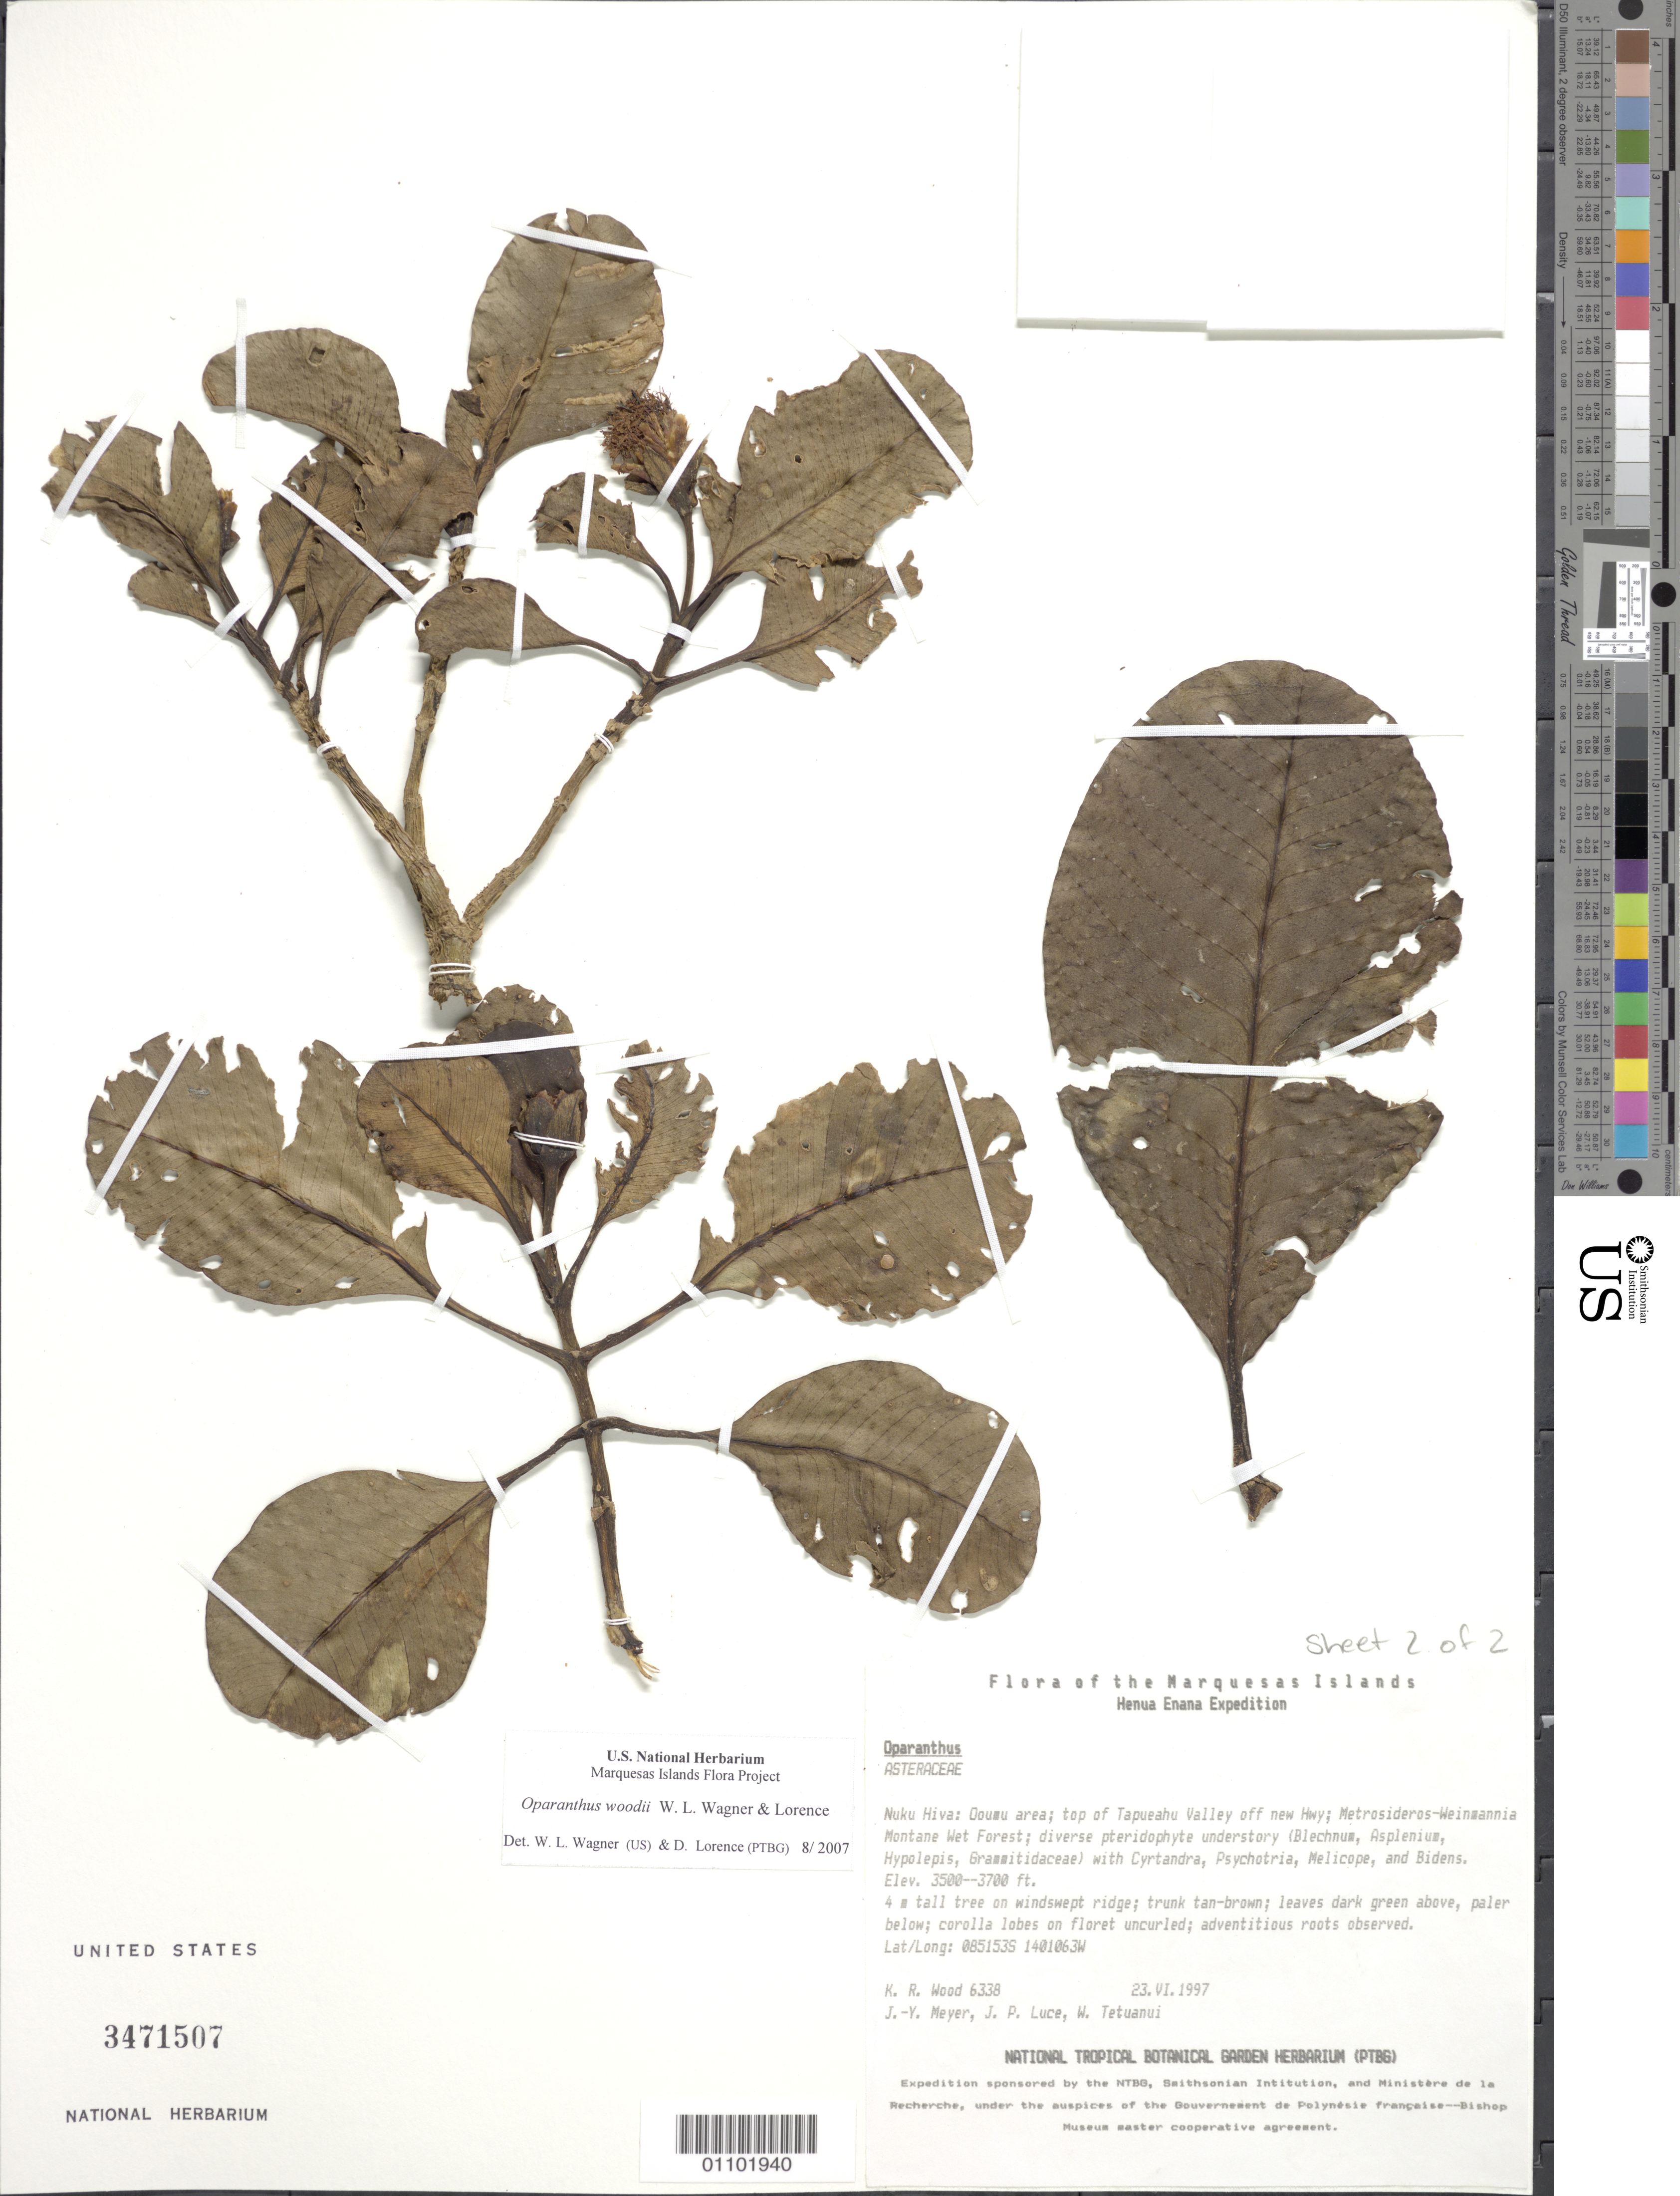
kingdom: Plantae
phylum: Tracheophyta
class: Magnoliopsida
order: Asterales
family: Asteraceae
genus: Oparanthus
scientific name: Oparanthus woodii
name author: W.L. Wagner & Lorence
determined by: Wagner, W. L., (BOT), Smithsonian Institution - National Museum of Natural History (UNITED STATES)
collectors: K. R. Wood, J.-Y. Meyer, J. Luce & W. Tetuanui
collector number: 6338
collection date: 1997-06-23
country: French Polynesia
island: Nuku Hiva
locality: Ooumu area, top of Tapueahu Valley off new Hwy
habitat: On wind swept ridge, in Metrosideros-Weinmannia Maontane Wet Forest; diverse pteridophyte understory (Blechnum, Asplenium, Hypolepis, Grammitidaceae)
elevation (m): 1067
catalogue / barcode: US 3471507